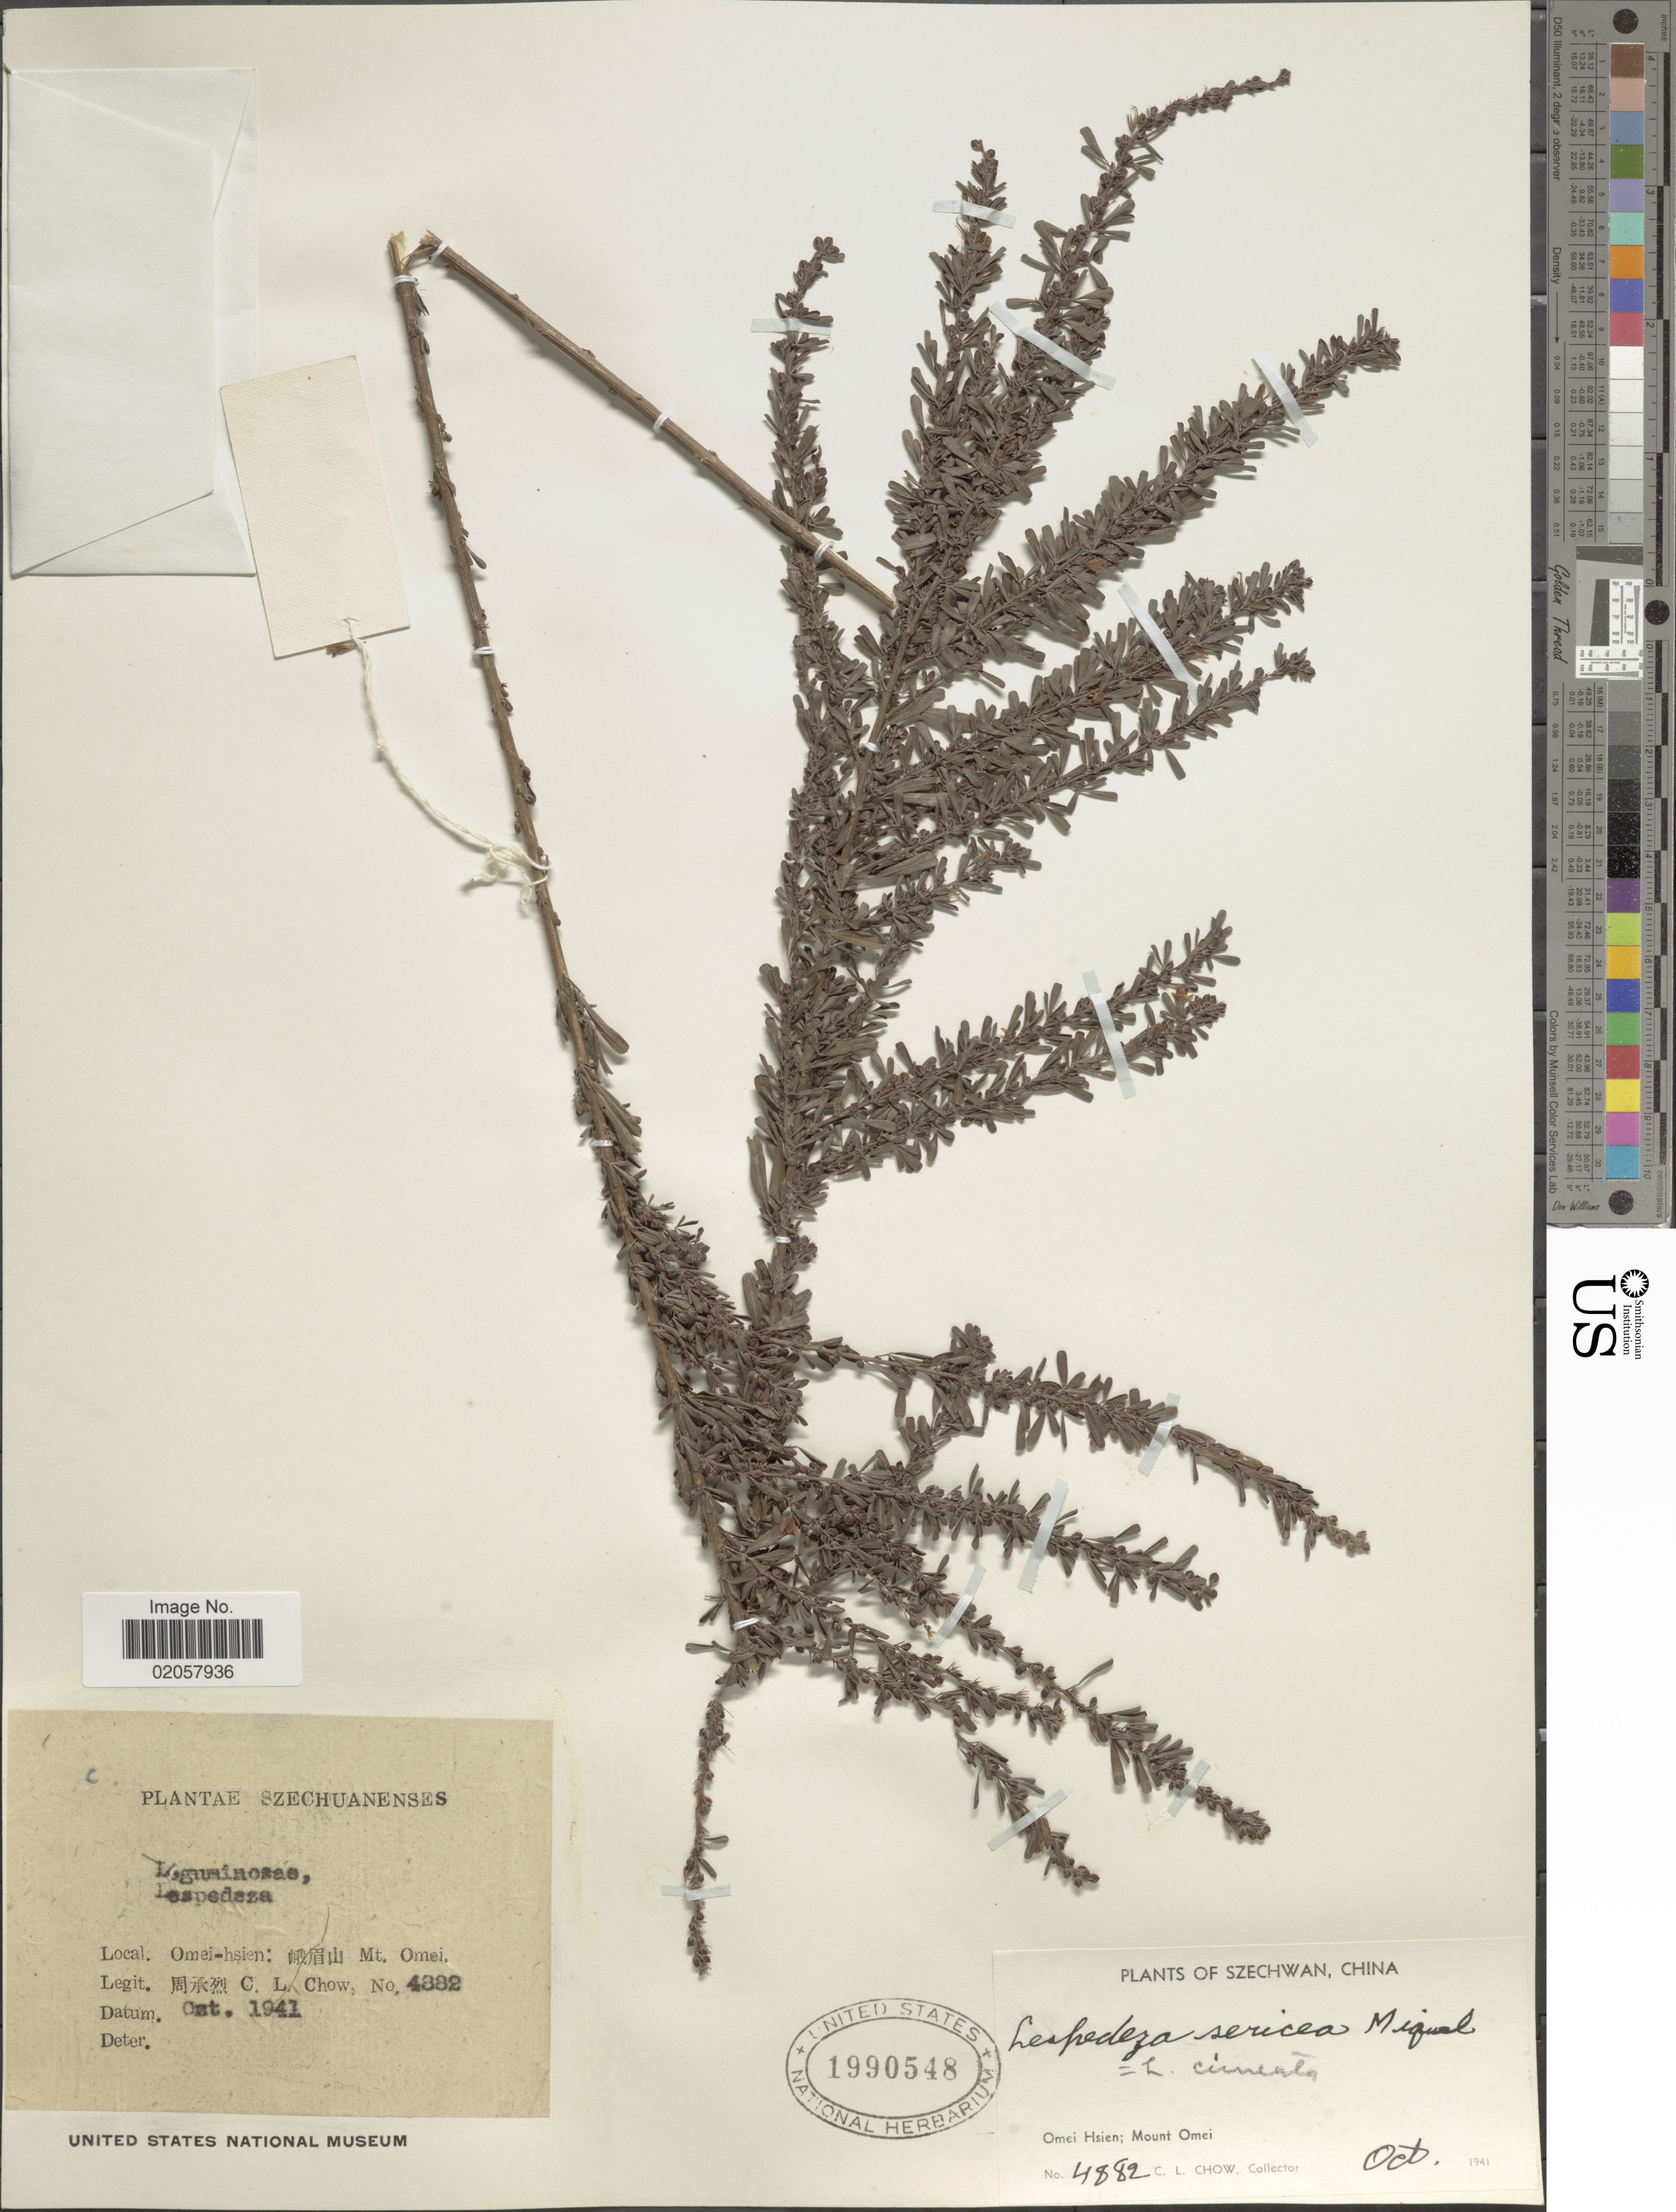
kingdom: Plantae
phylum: Tracheophyta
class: Magnoliopsida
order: Fabales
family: Fabaceae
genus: Lespedeza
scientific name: Lespedeza cuneata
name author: (Dum. Cours.) G. Don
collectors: C. Chow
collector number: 4882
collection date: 1941-10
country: China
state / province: Sichuan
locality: Szechwan, Omei Hsien: Mount Omei, Omei-hsien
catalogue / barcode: US 1990548